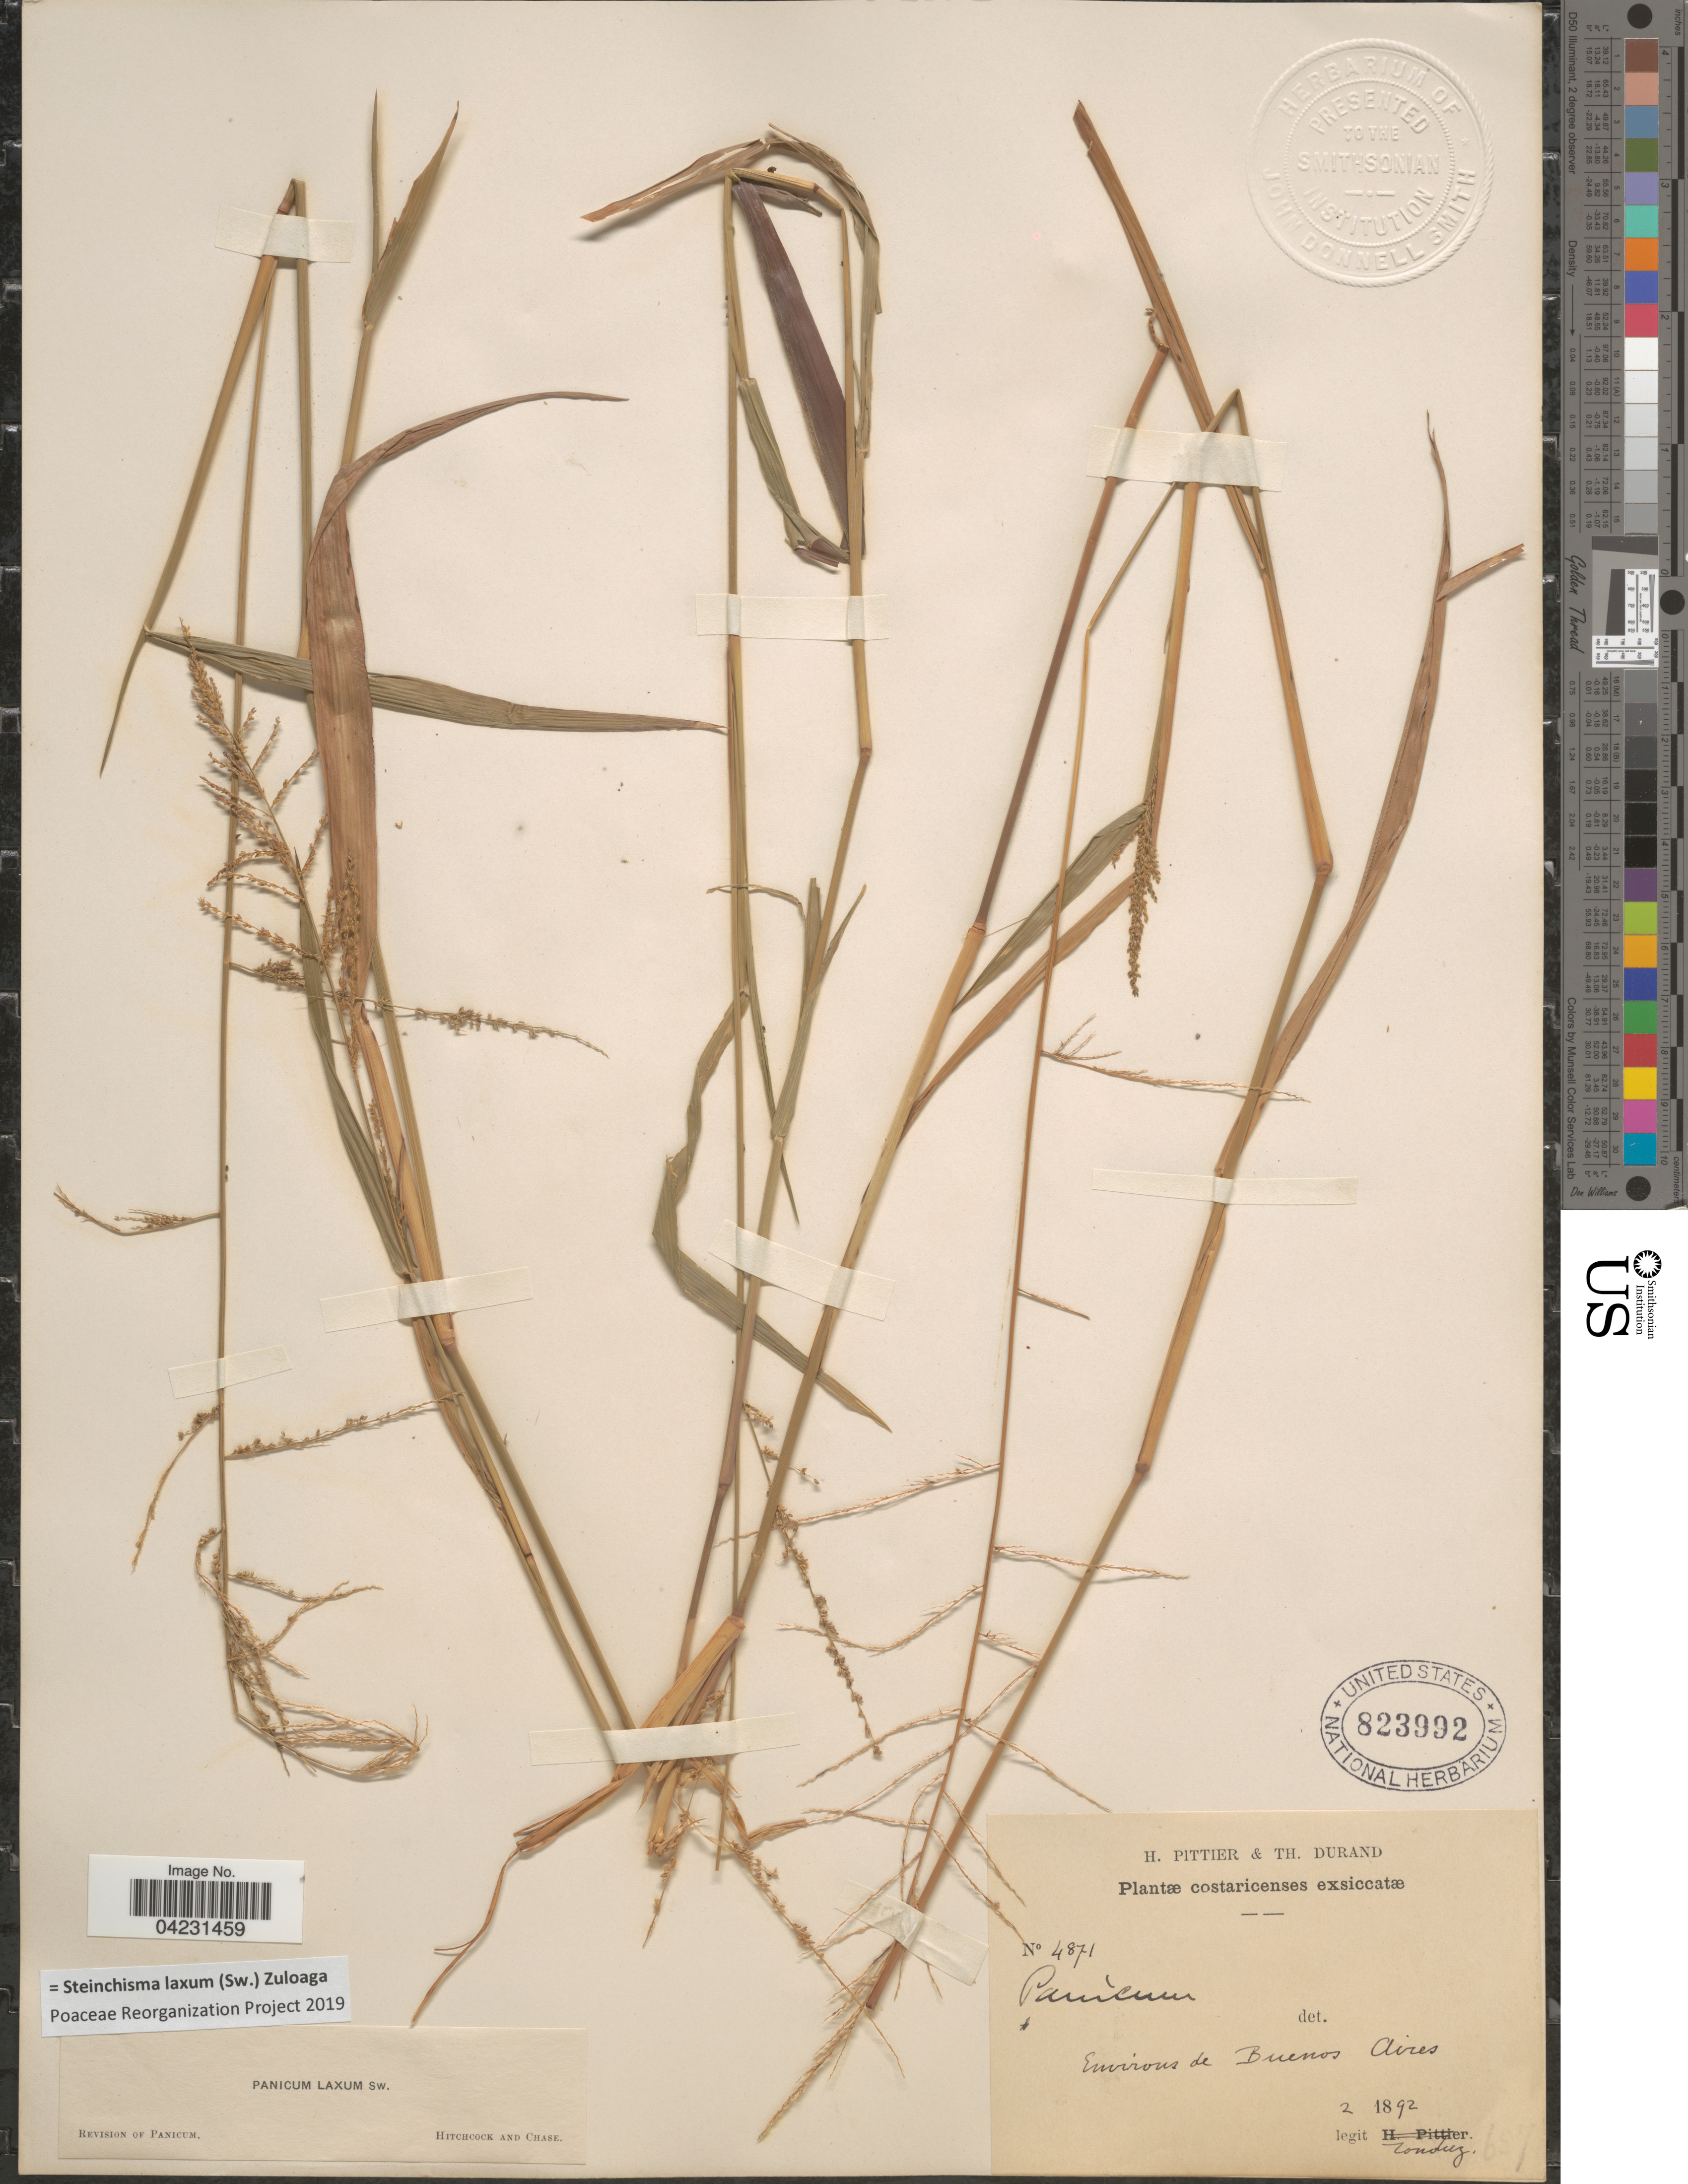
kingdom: Plantae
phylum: Tracheophyta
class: Liliopsida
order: Poales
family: Poaceae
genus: Steinchisma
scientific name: Steinchisma laxum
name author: (Sw.) Zuloaga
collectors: Tonduz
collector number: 4871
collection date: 1892-02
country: Costa Rica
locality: Environs de Buenos Aires.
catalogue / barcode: US 823992